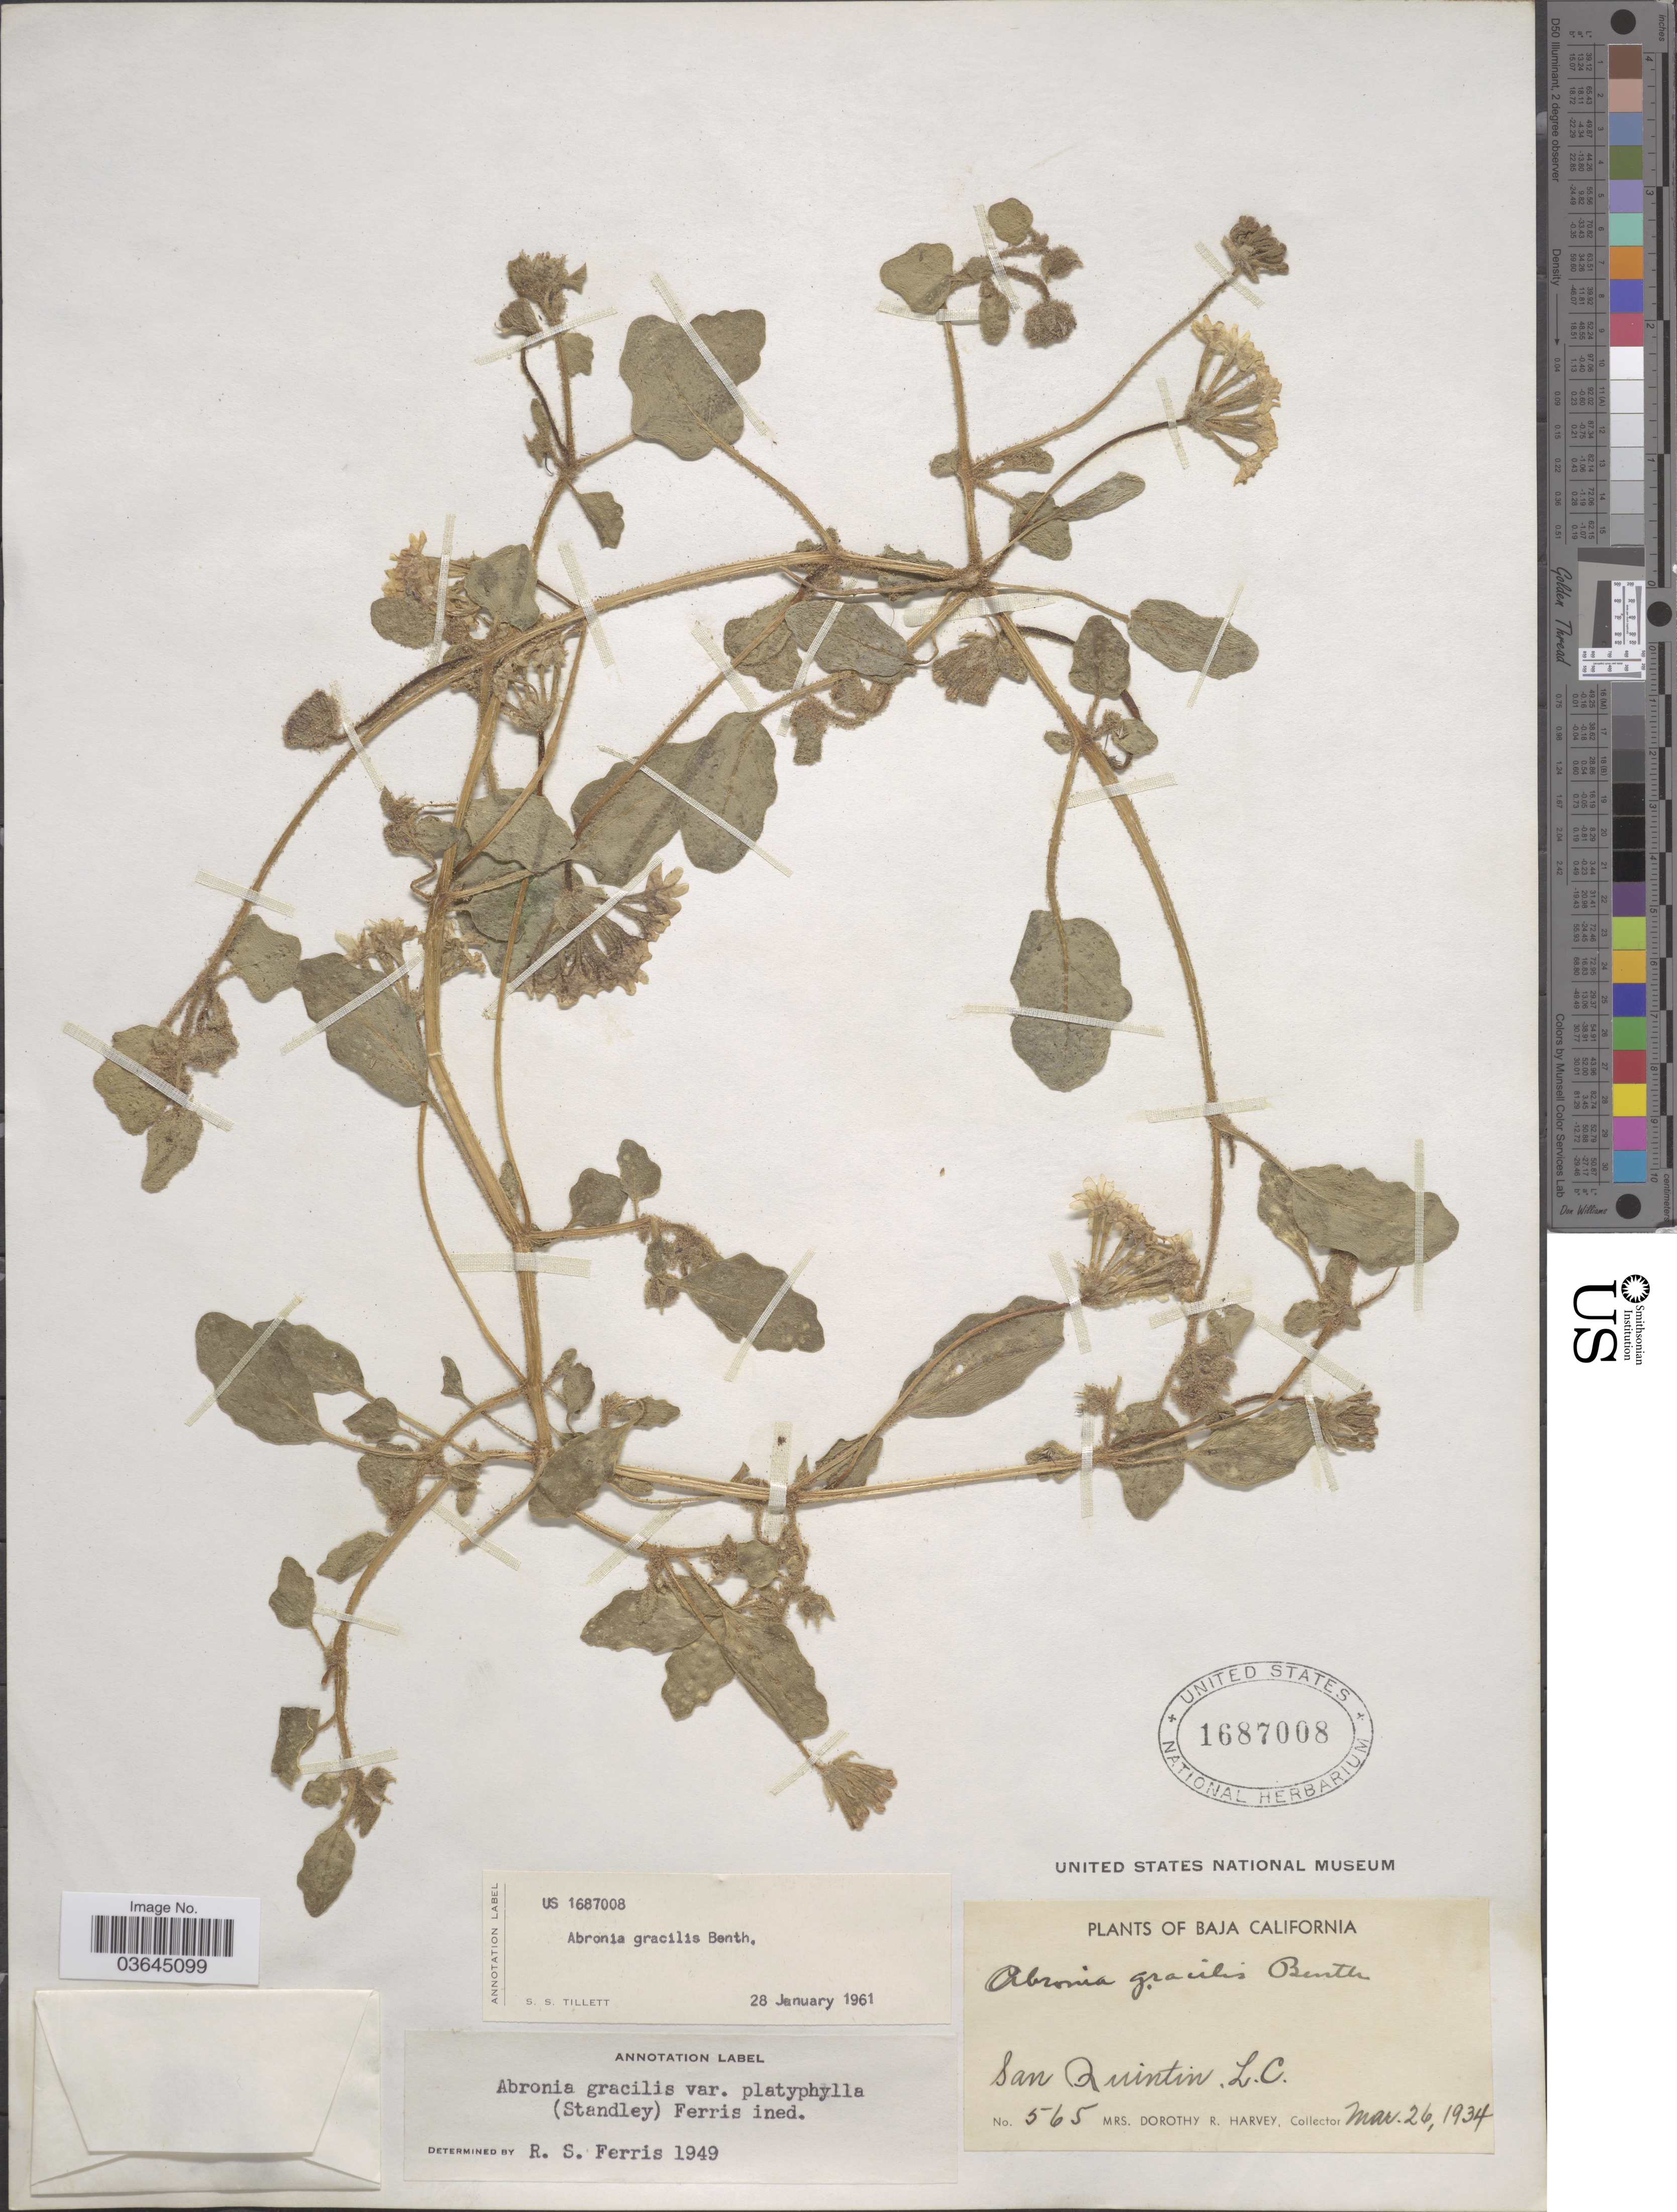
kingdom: Plantae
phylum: Tracheophyta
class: Magnoliopsida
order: Caryophyllales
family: Nyctaginaceae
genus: Abronia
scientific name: Abronia gracilis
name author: Benth.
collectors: Harvey, Mrs. D. R.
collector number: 565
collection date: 1934-03-26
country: Mexico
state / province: Baja California Norte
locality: San Quintin. L.C.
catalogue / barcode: US 1687008